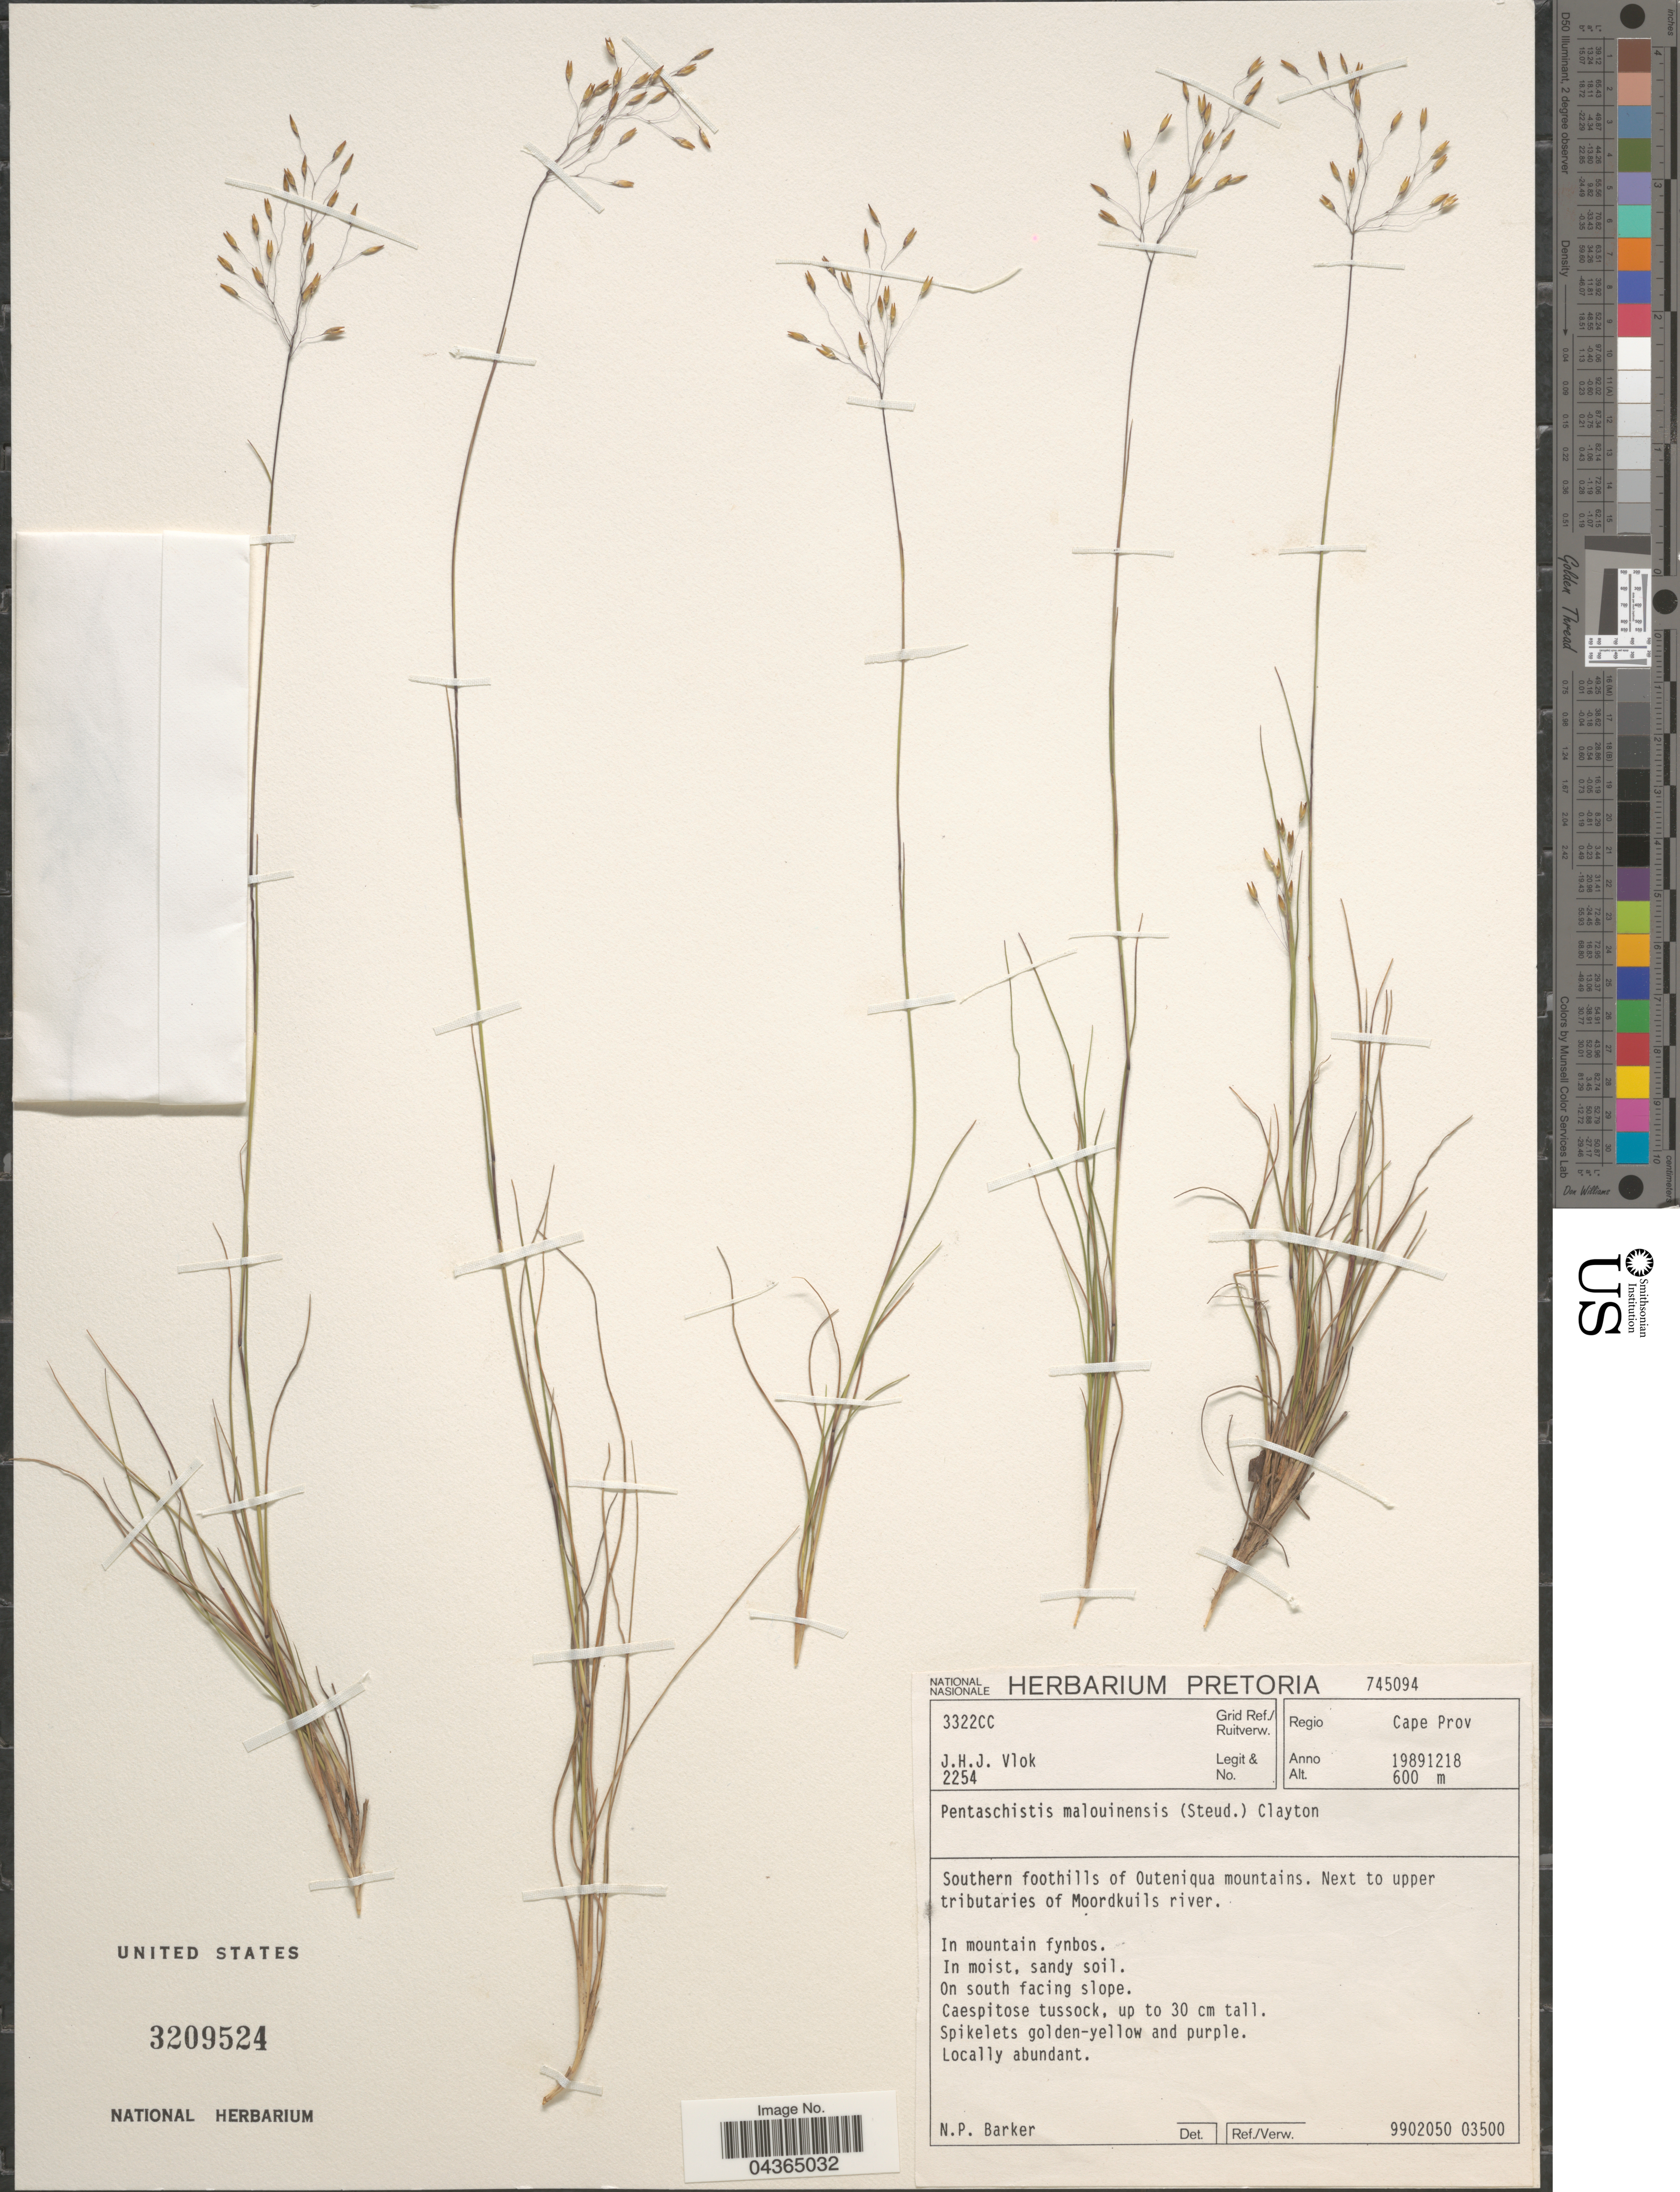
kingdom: Plantae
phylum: Tracheophyta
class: Liliopsida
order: Poales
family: Poaceae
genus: Pentameris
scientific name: Pentameris malouinensis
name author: (Steud.) Galley & H.P. Linder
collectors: J. H. J. Vlok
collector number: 2254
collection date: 1989-12-18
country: South Africa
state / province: Western Cape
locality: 3322CC Grid Ref./Ruitverw. Regio Cape Prov. Southern foothills of Outeniqua mountains. Next to upper tributaries of Moordkuils river. In mountain fynbos. In moist, sandy soil. On south facing slope.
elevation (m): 600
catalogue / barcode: US 3209524